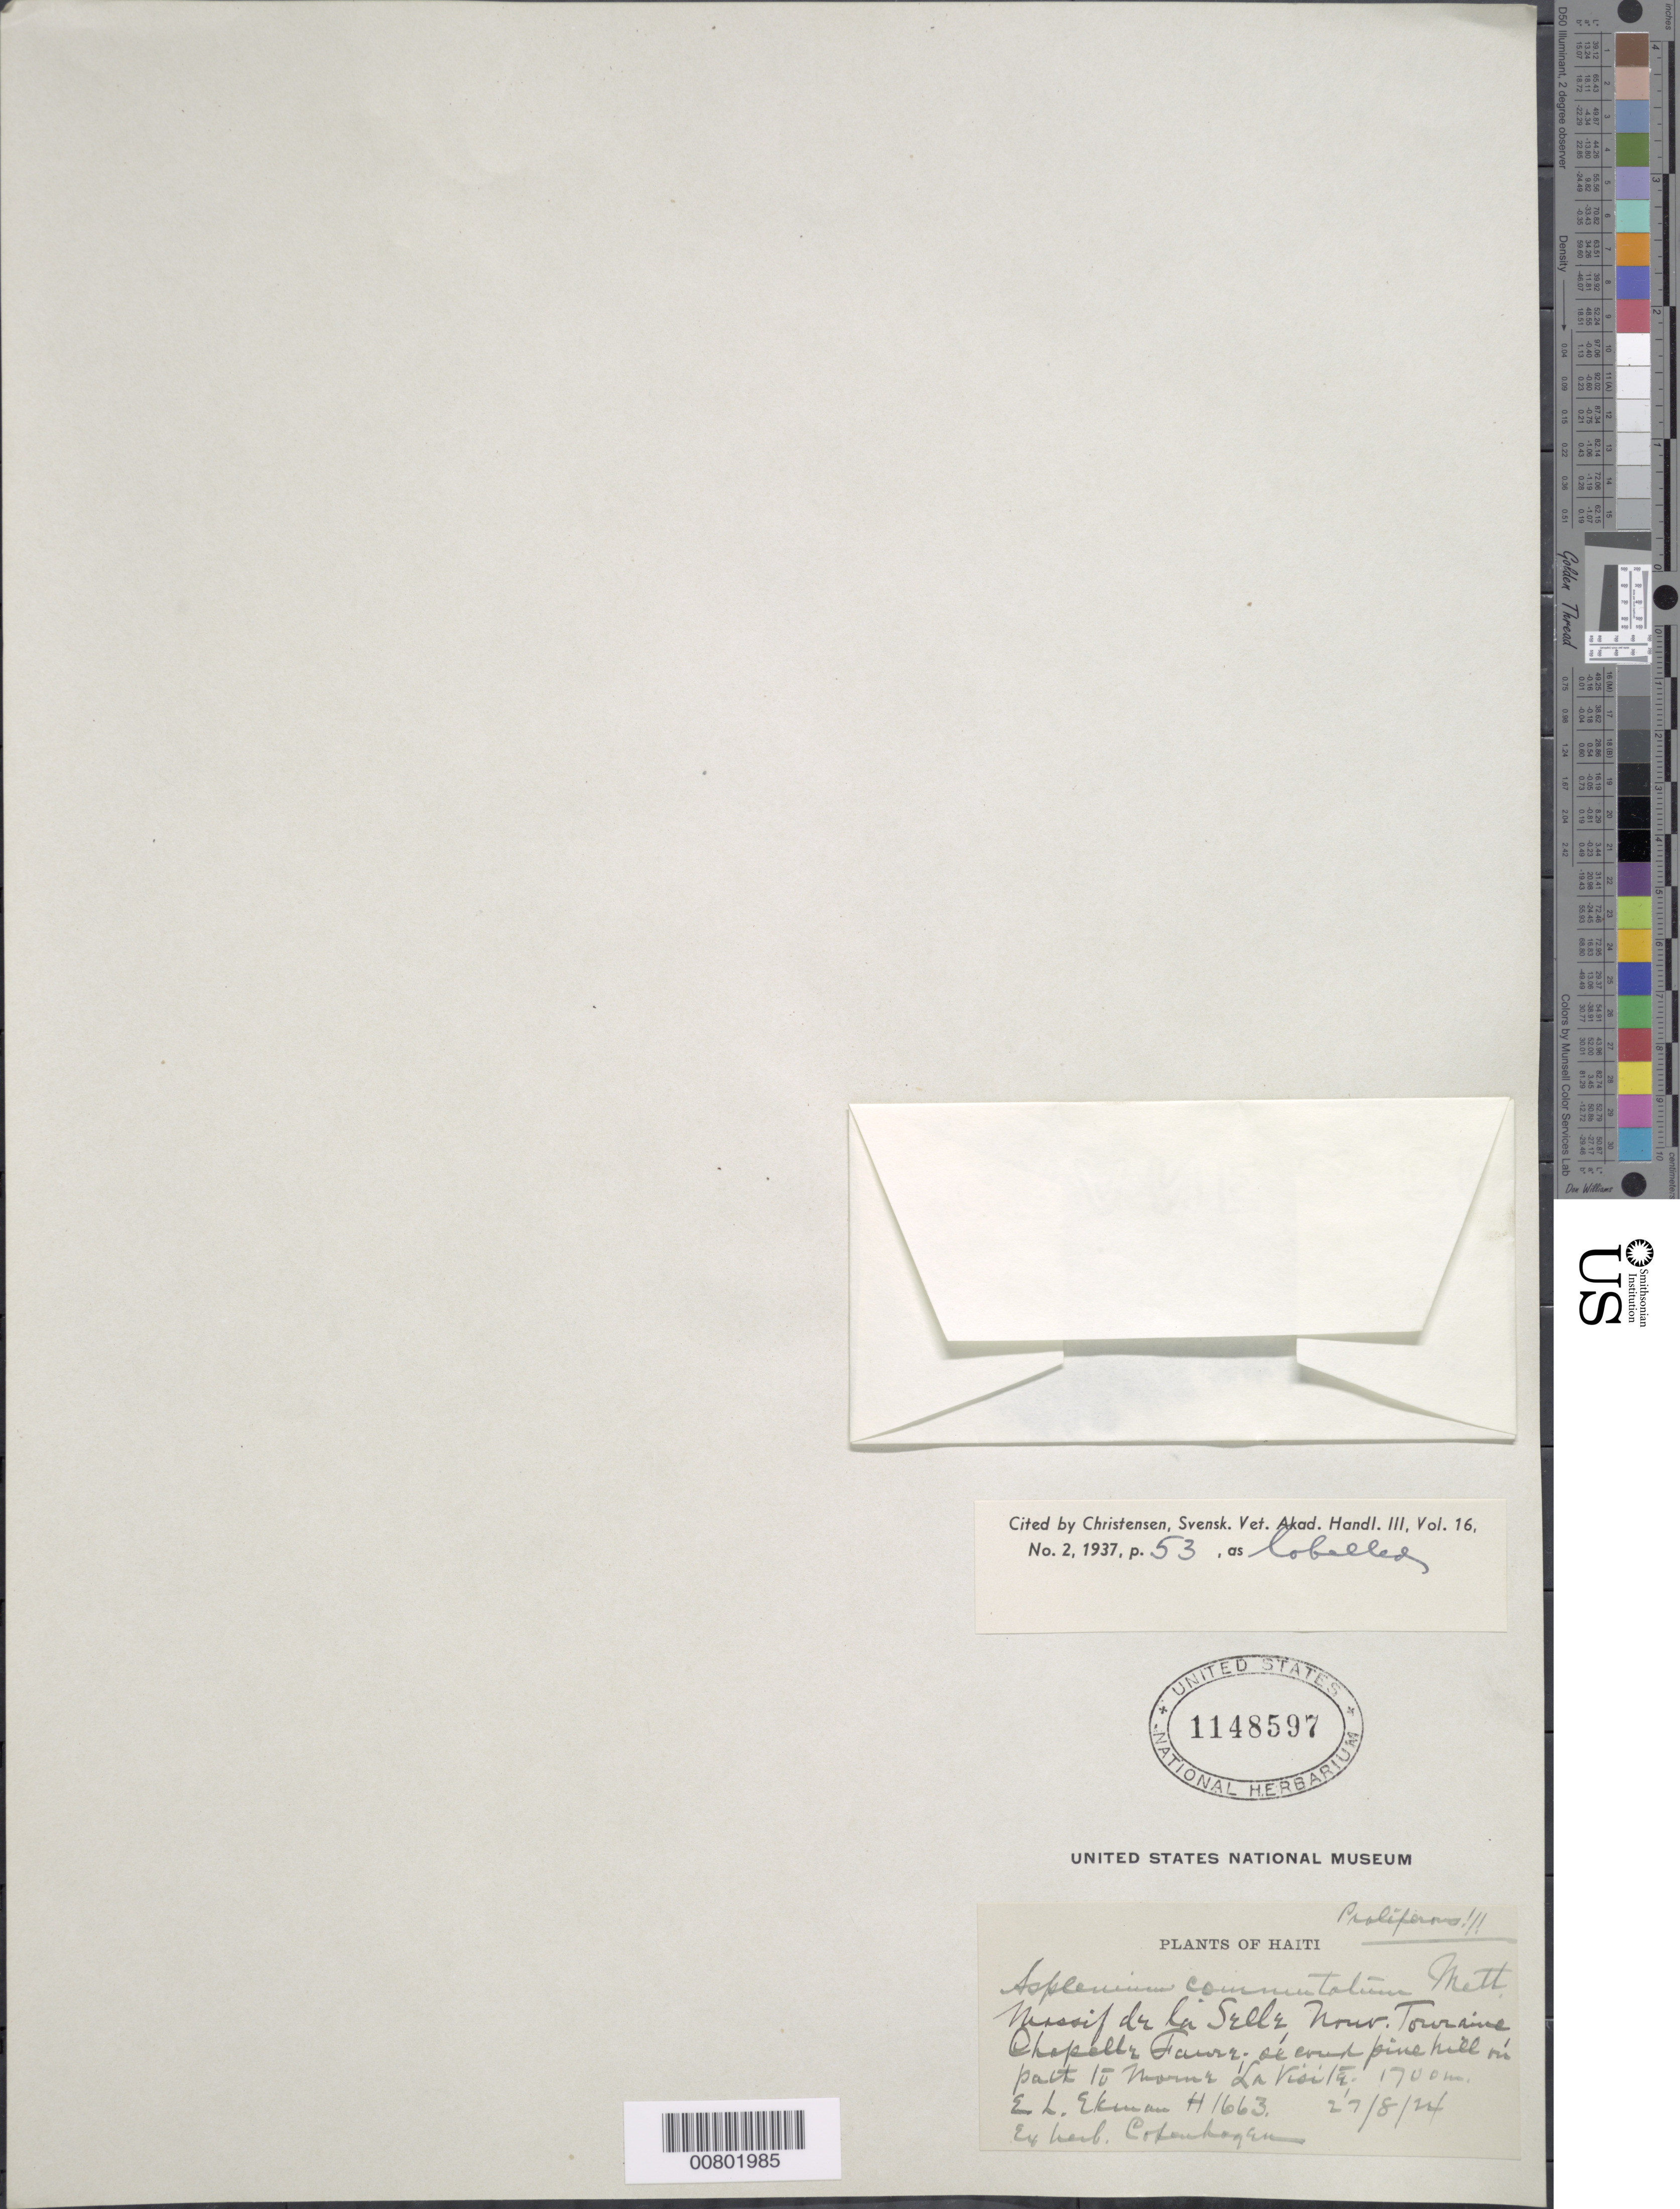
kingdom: Plantae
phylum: Tracheophyta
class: Polypodiopsida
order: Polypodiales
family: Aspleniaceae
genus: Asplenium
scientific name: Asplenium commutatum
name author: Mett. ex Kuhn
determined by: Christensen, C. F. A.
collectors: E. L. Ekman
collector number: H 1663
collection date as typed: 27 Aug 1924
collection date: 1924-08-27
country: Haiti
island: Hispaniola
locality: Massif de la Selle, Nouv. Touraine Chapelle Fauvre, path to Morne La Visite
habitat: Pine hill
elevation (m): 1700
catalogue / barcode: US 1148597